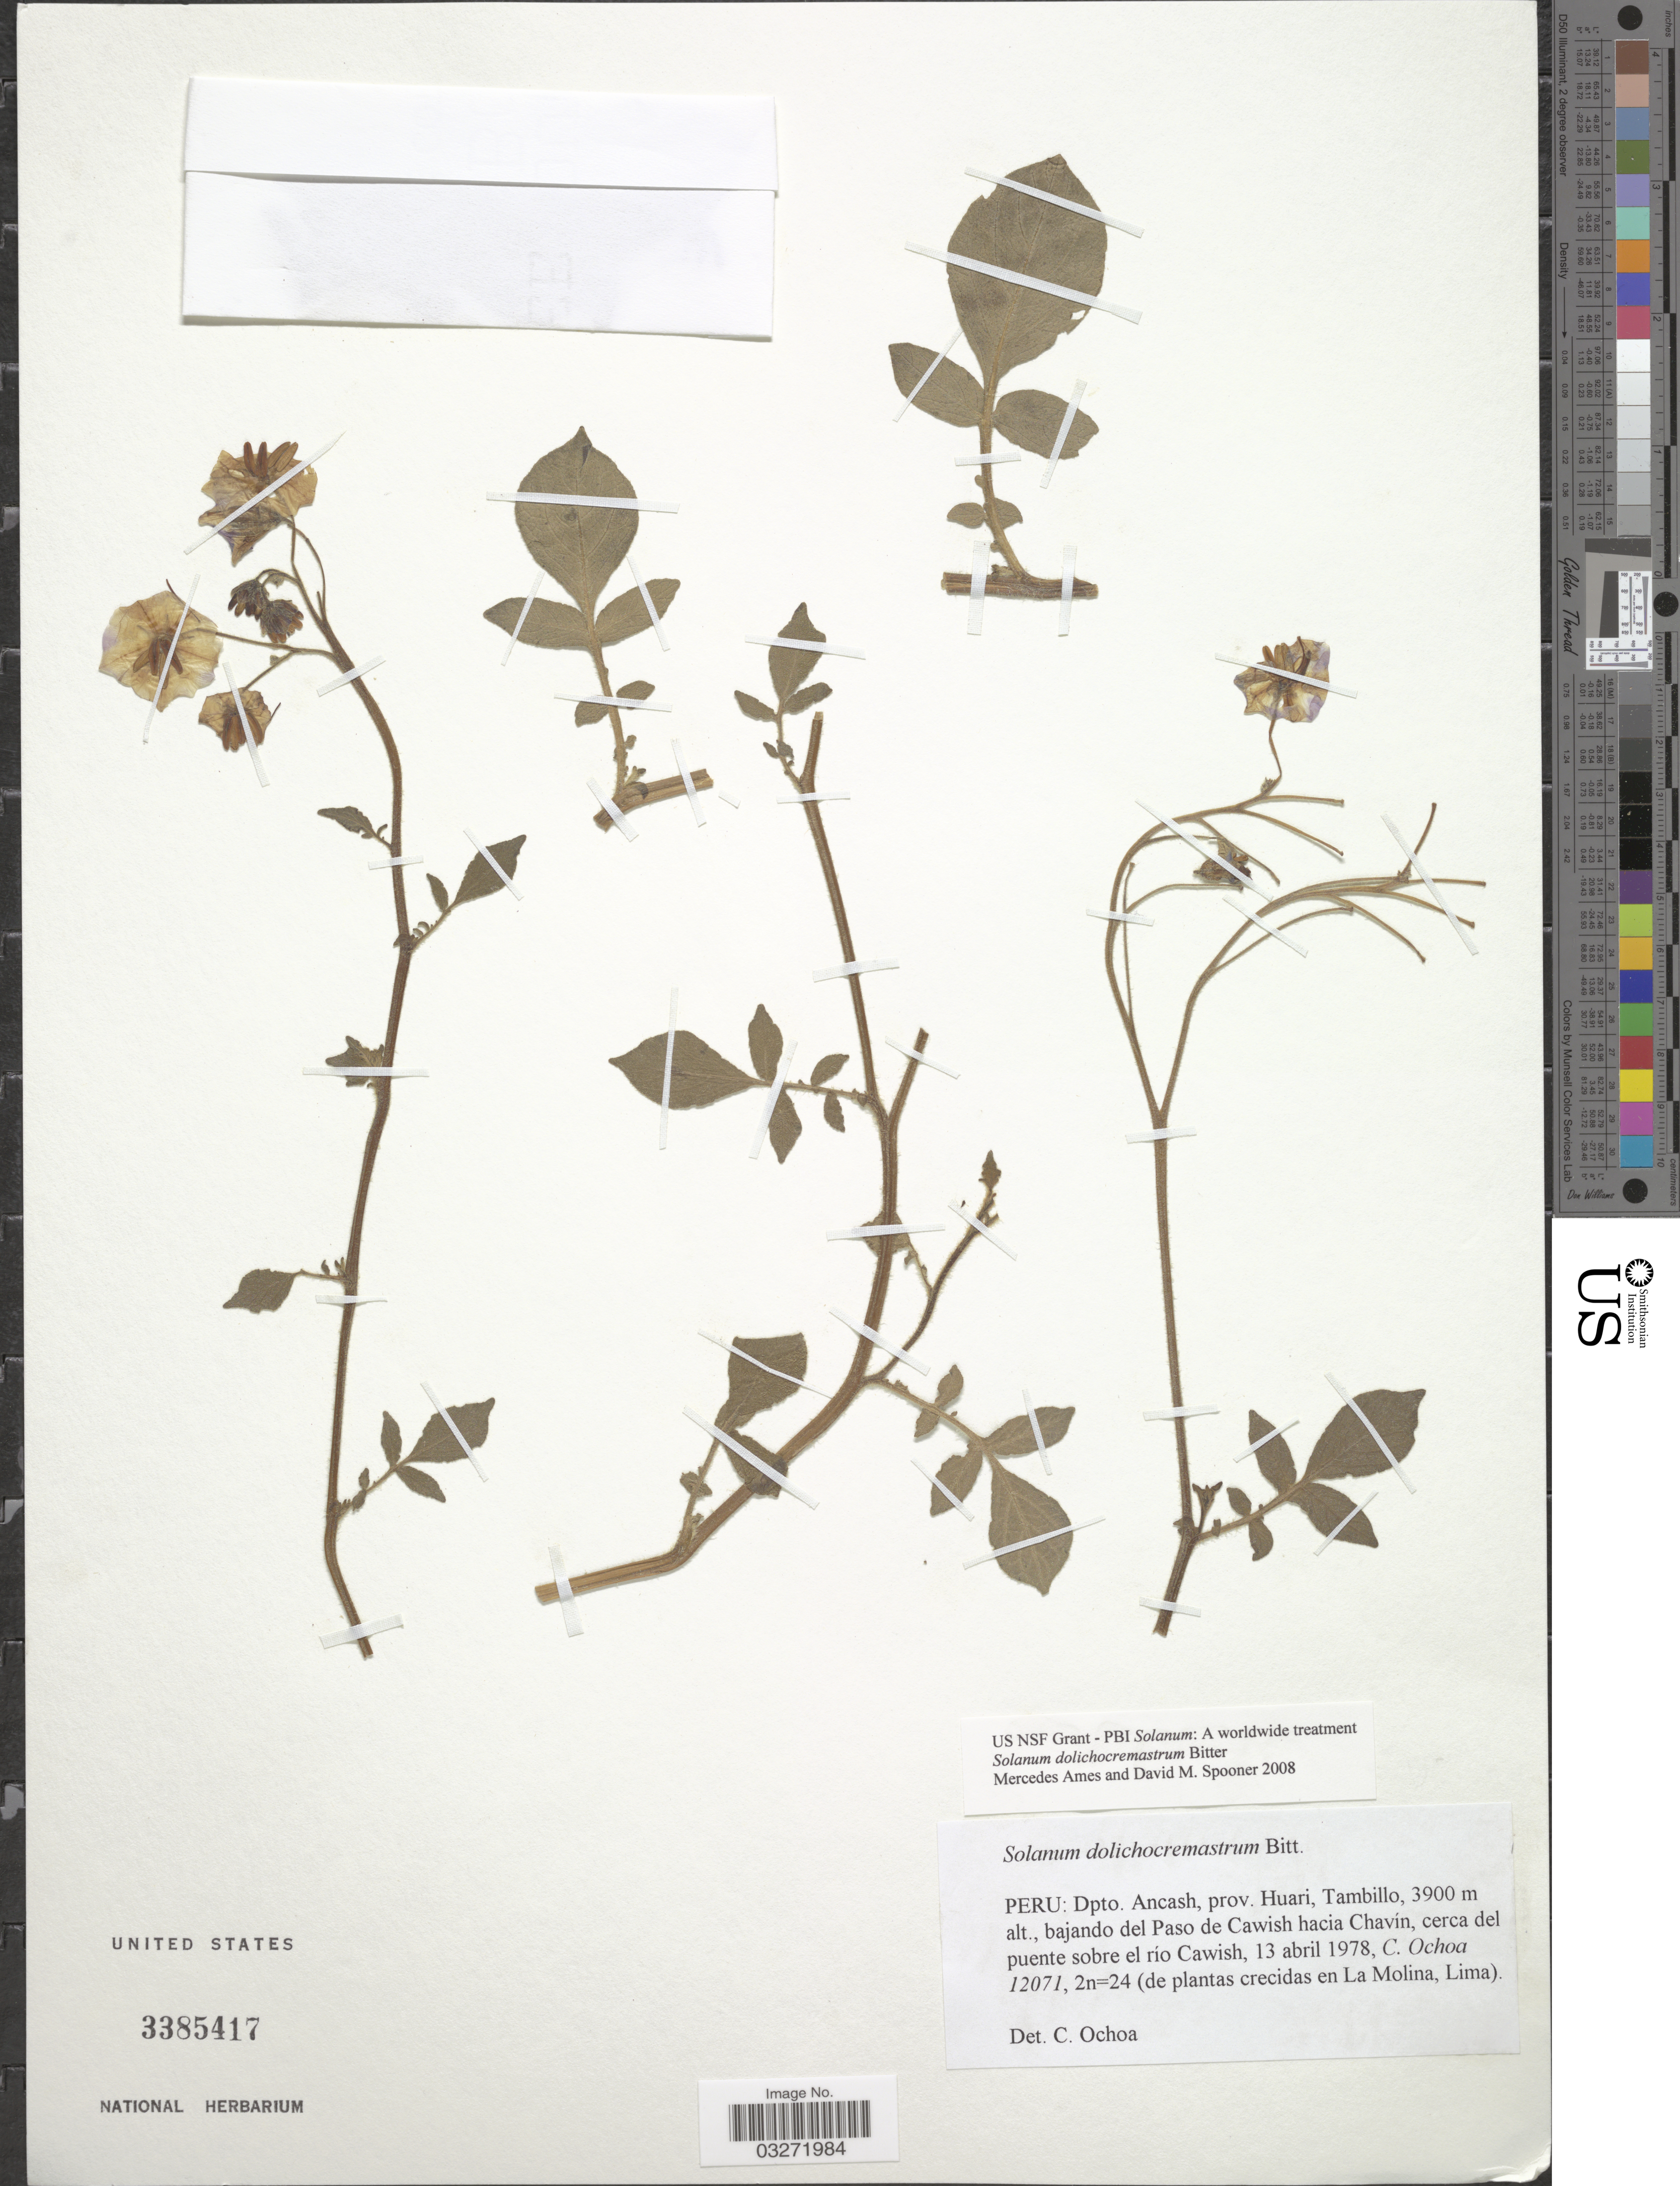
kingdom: Plantae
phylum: Tracheophyta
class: Magnoliopsida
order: Solanales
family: Solanaceae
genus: Solanum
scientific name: Solanum dolichocremastrum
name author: Bitter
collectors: C. Ochoa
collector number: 12071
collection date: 1978-04-13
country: Peru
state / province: Ancash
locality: Dpto. Ancash, prov. Huari, Tambillo, bajando del Paso de Cawish hacia Chavín, cerca del puente sobre el río Cawish.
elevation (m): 3900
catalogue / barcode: US 3385417